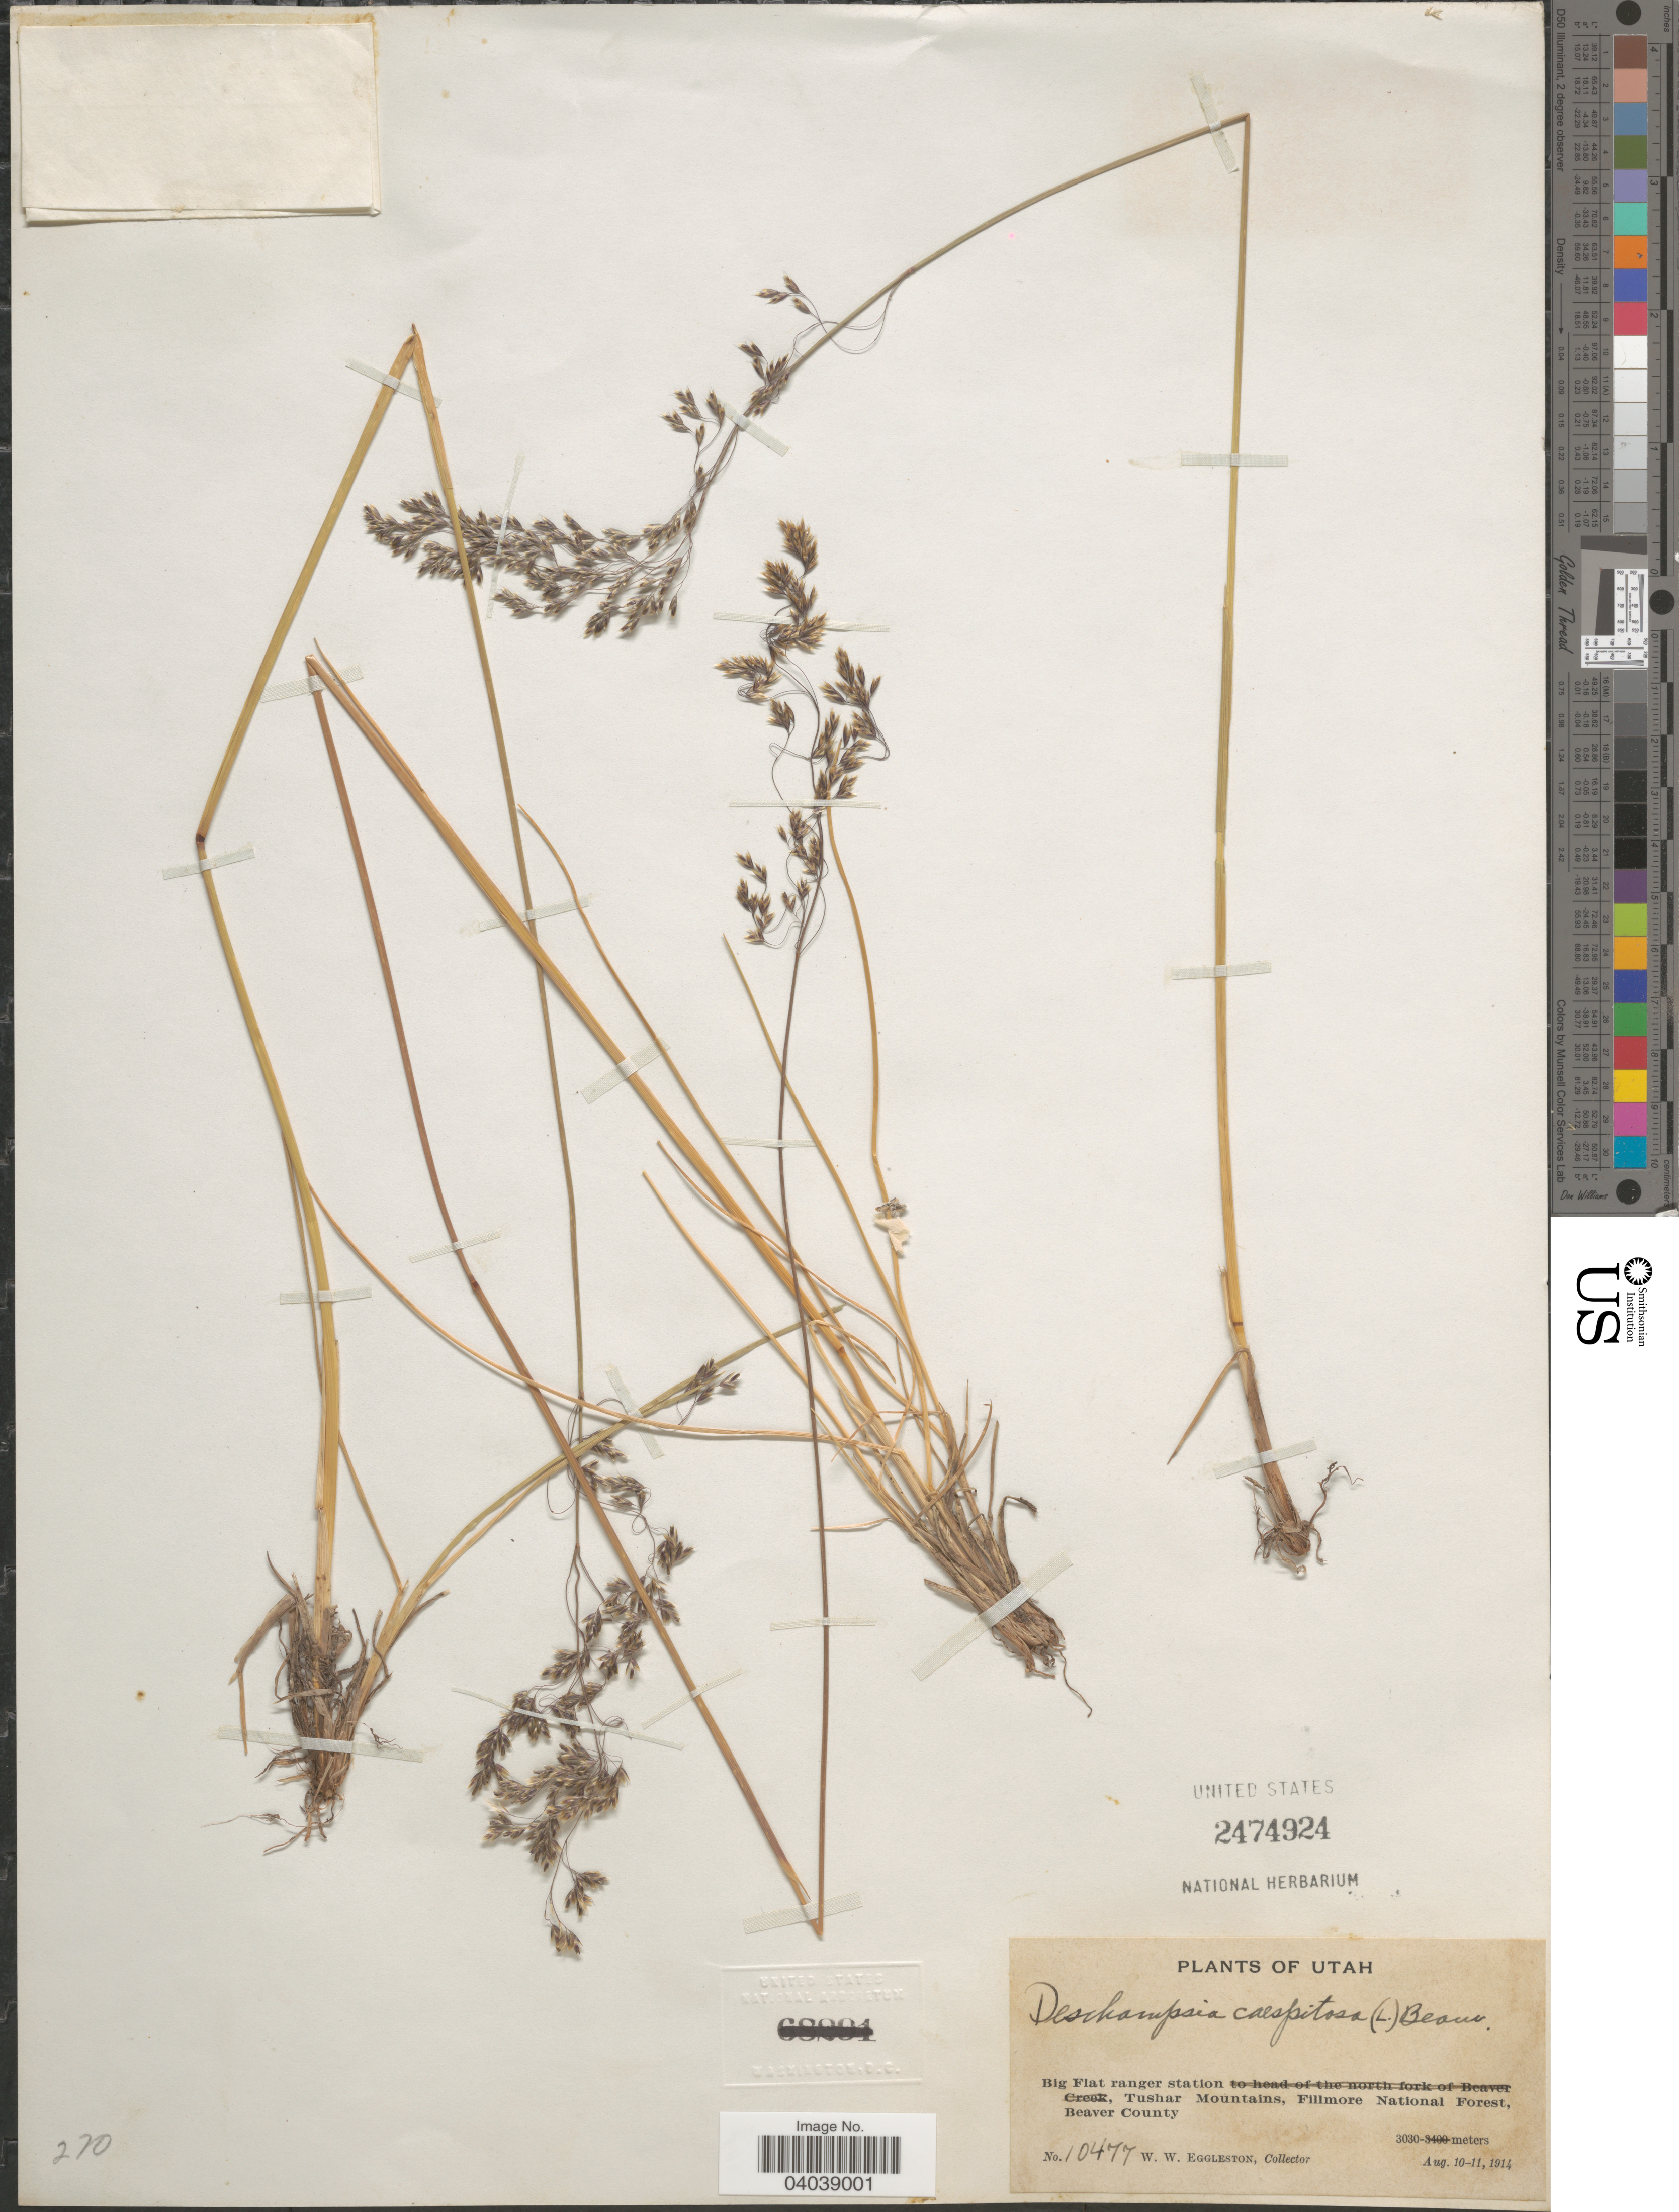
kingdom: Plantae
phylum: Tracheophyta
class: Liliopsida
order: Poales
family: Poaceae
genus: Deschampsia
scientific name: Deschampsia cespitosa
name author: (L.) P. Beauv.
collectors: W. W. Eggleston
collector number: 10477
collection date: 1914-08-10/1914-08-11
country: United States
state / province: Utah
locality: Big Flat ranger station, Tushar Mountains, Fillmore National Forest, Beaver County.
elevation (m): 3030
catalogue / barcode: US 2474924